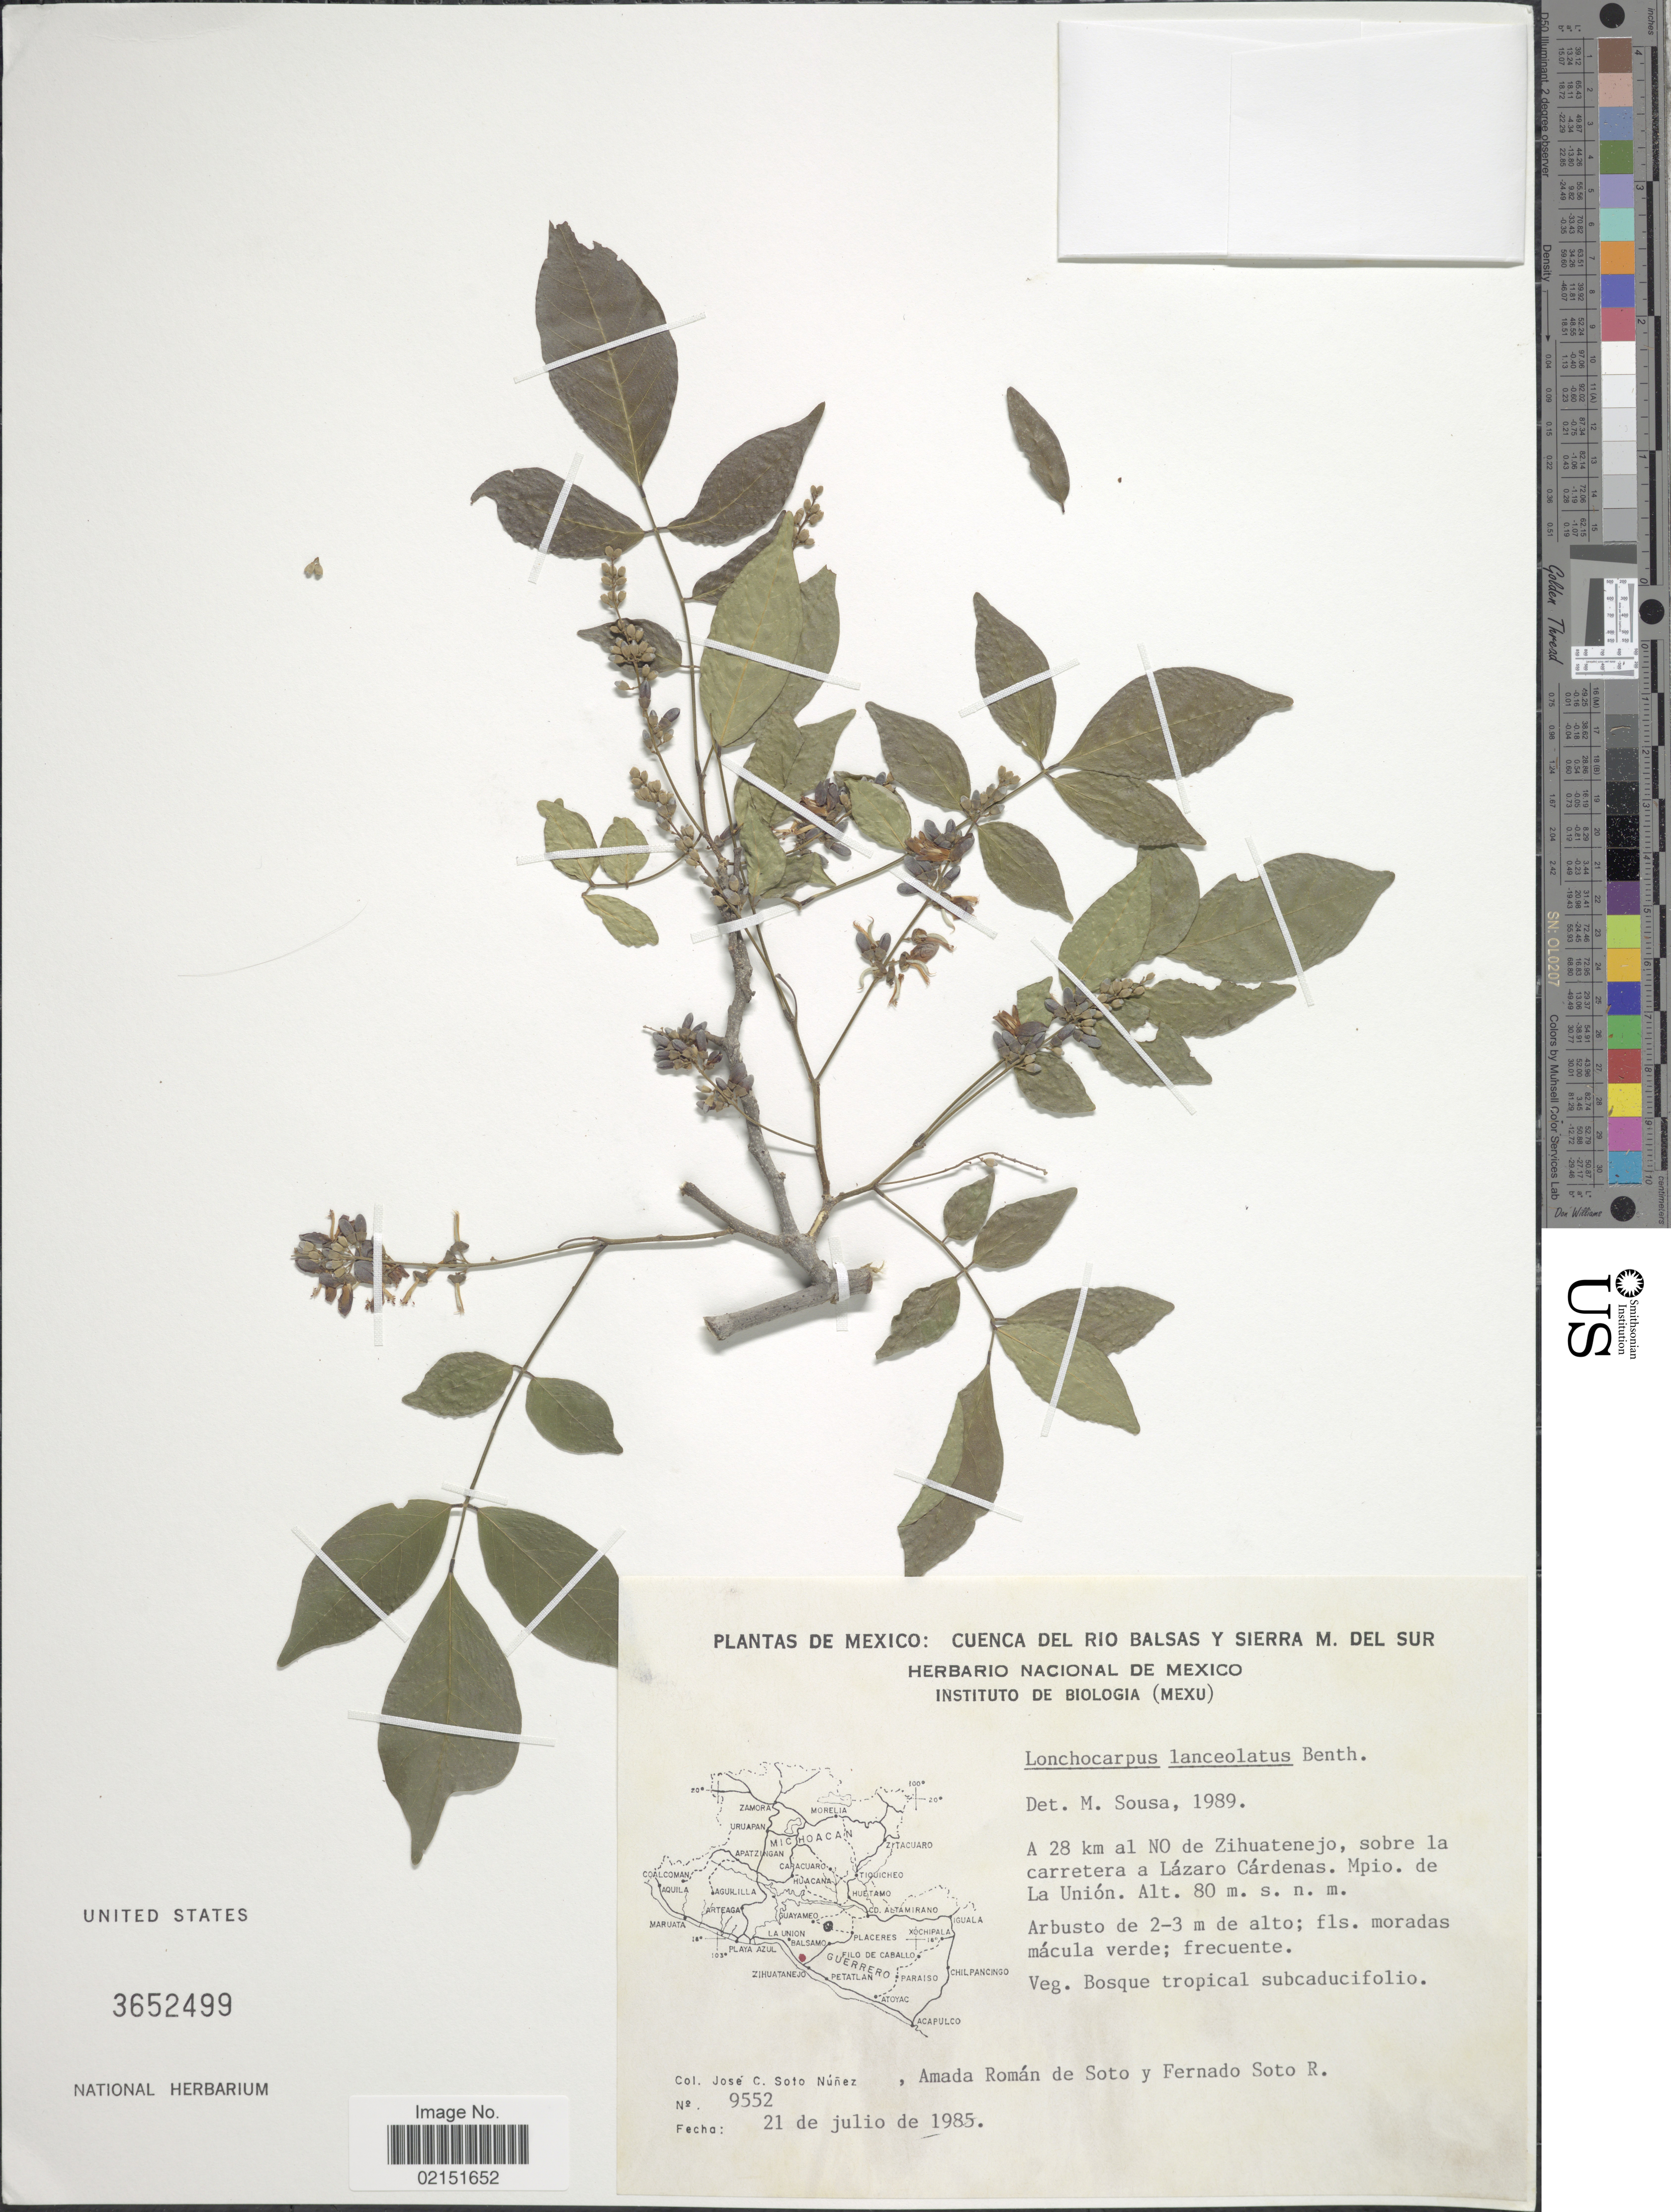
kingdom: Plantae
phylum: Tracheophyta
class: Magnoliopsida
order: Fabales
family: Fabaceae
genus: Lonchocarpus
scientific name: Lonchocarpus lanceolatus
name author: Benth.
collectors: J. Soto, Roman de Soto, A. & F. Soto R.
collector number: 9552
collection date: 1985-07-21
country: Mexico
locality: Cuenca del Rio Balsas y Sierra M. del Sur. A 28 km al NO de Zihuatenejo, sobre la carretera a Lazaro Cardenas. Mpio. de La Union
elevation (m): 80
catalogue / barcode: US 3652499